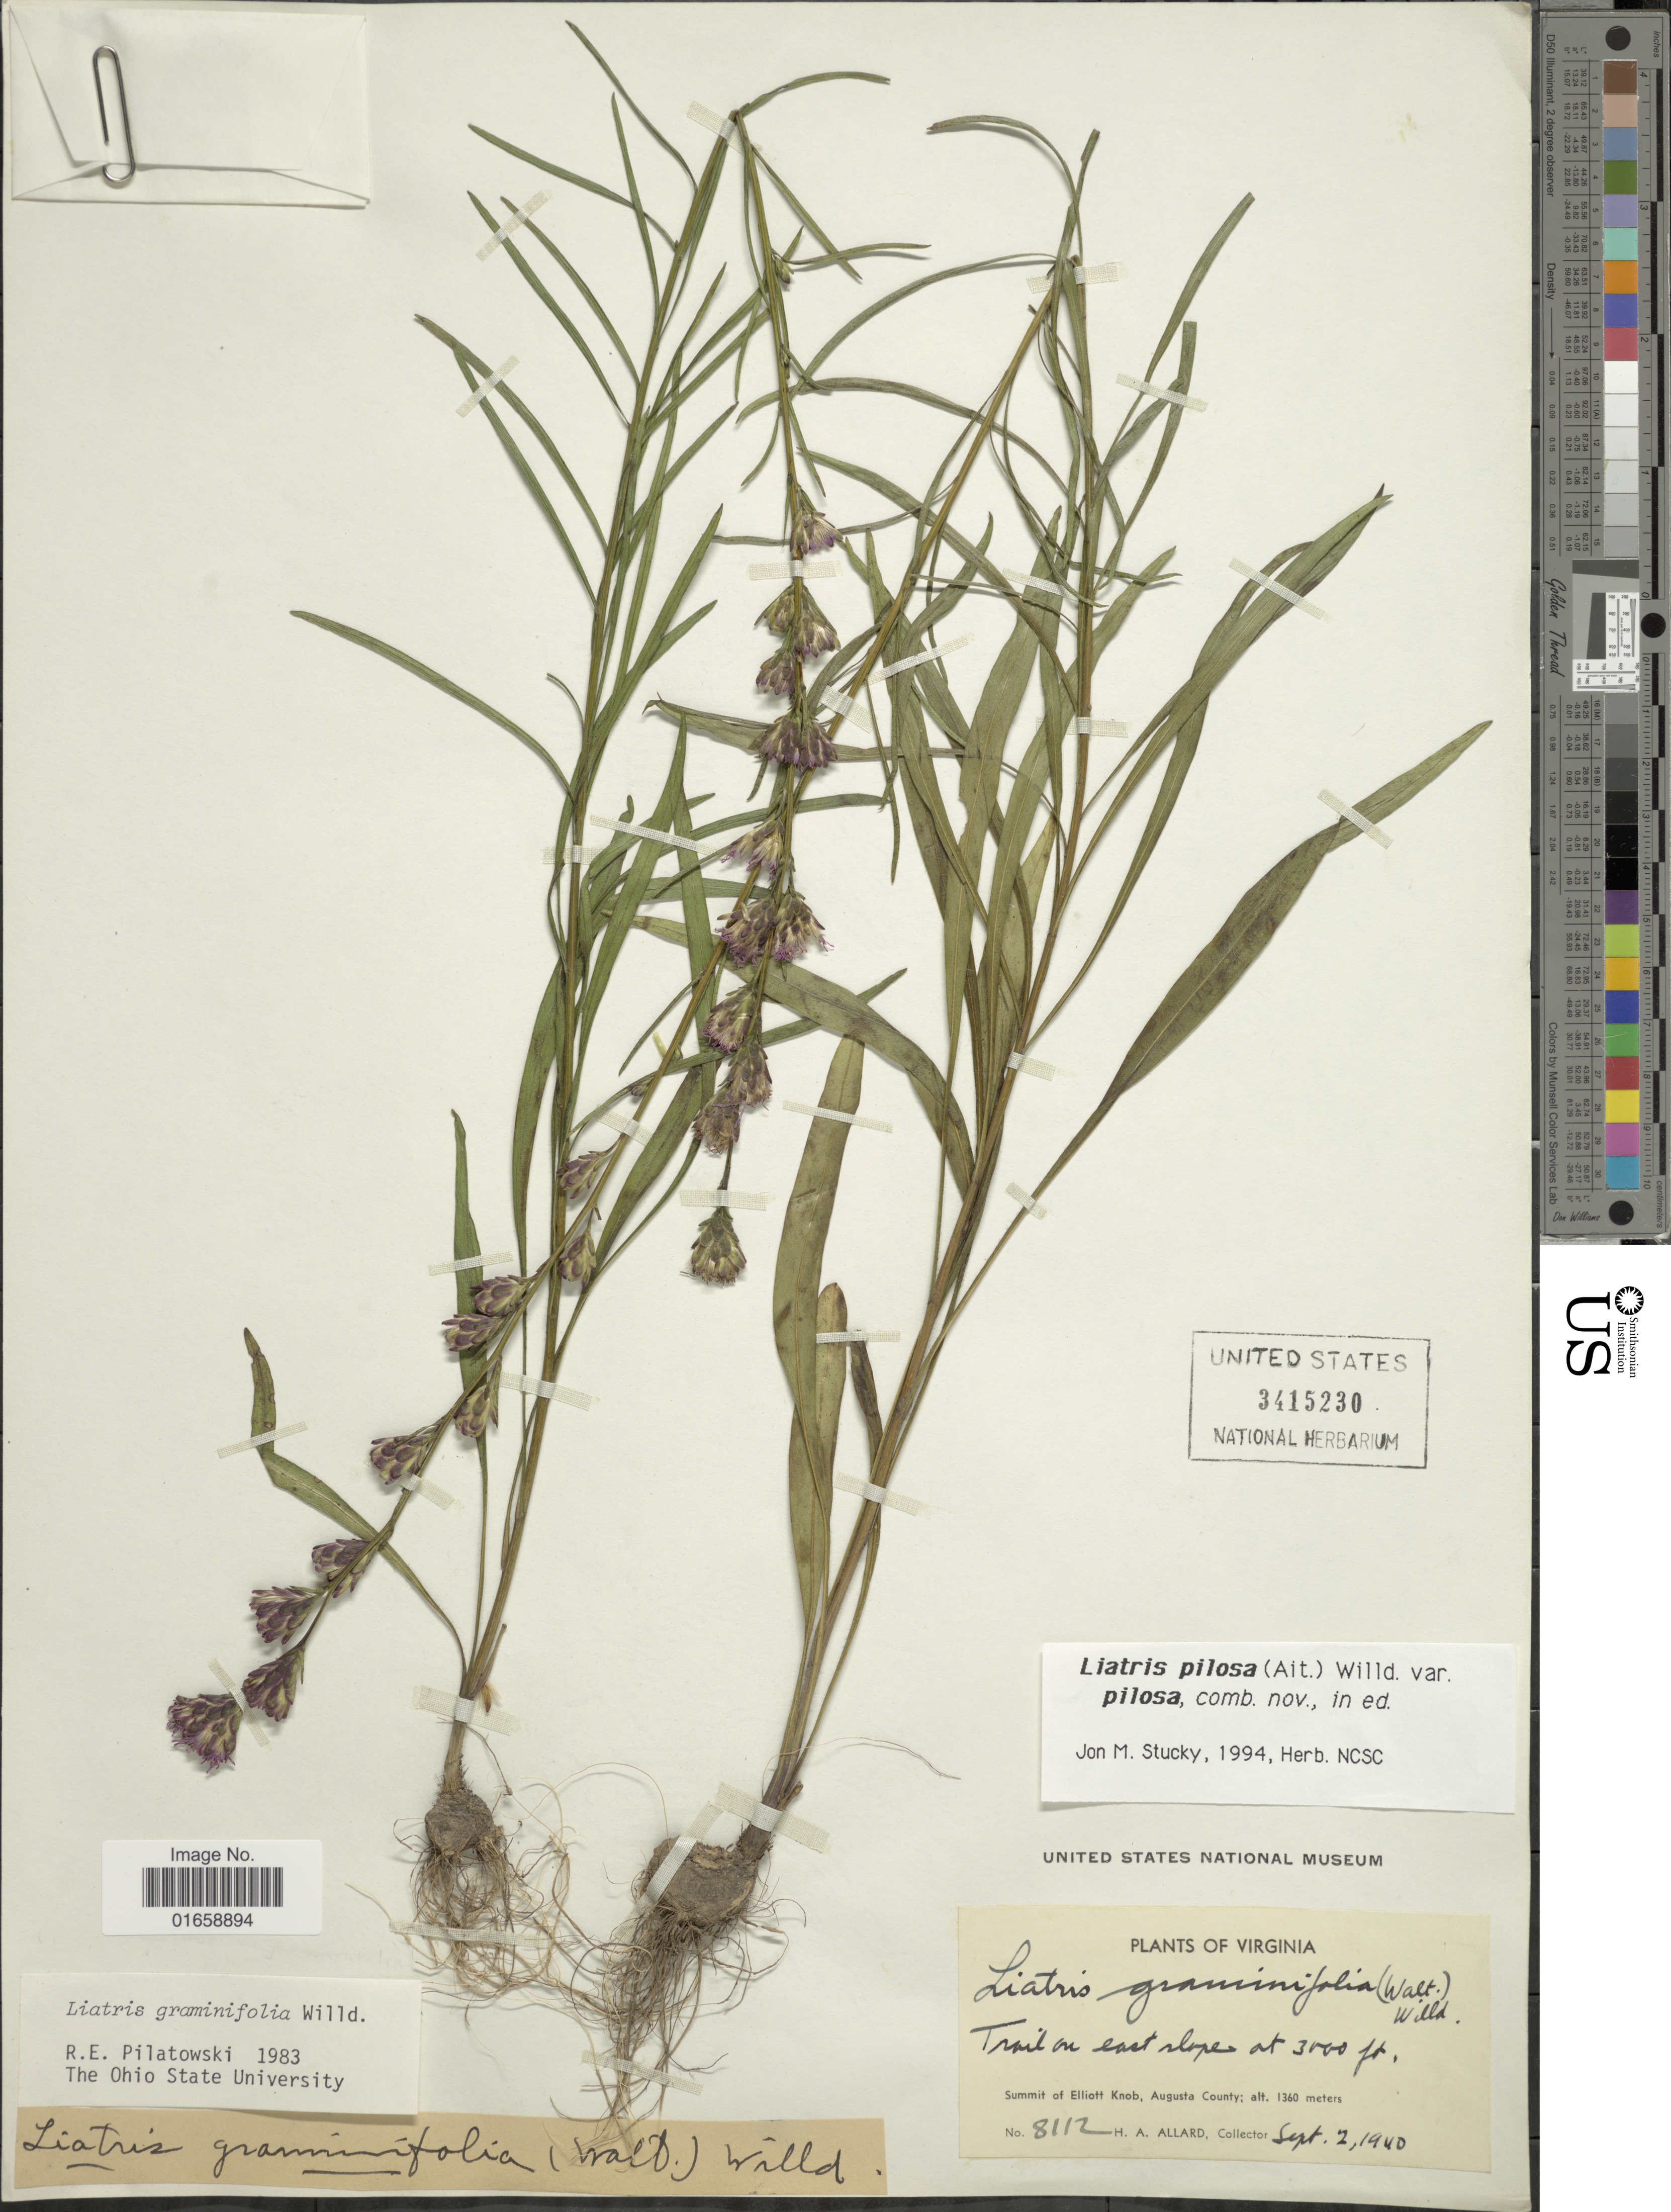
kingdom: Plantae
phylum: Tracheophyta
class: Magnoliopsida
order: Asterales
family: Asteraceae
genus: Liatris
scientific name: Liatris pilosa var. pilosa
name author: (Aiton) Willd.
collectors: H. A. Allard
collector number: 8112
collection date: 1940-09-02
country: United States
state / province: Virginia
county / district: Augusta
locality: Trail on east slope, Summit of Elliott Knob, Augusta County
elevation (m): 1360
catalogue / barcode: US 3415230